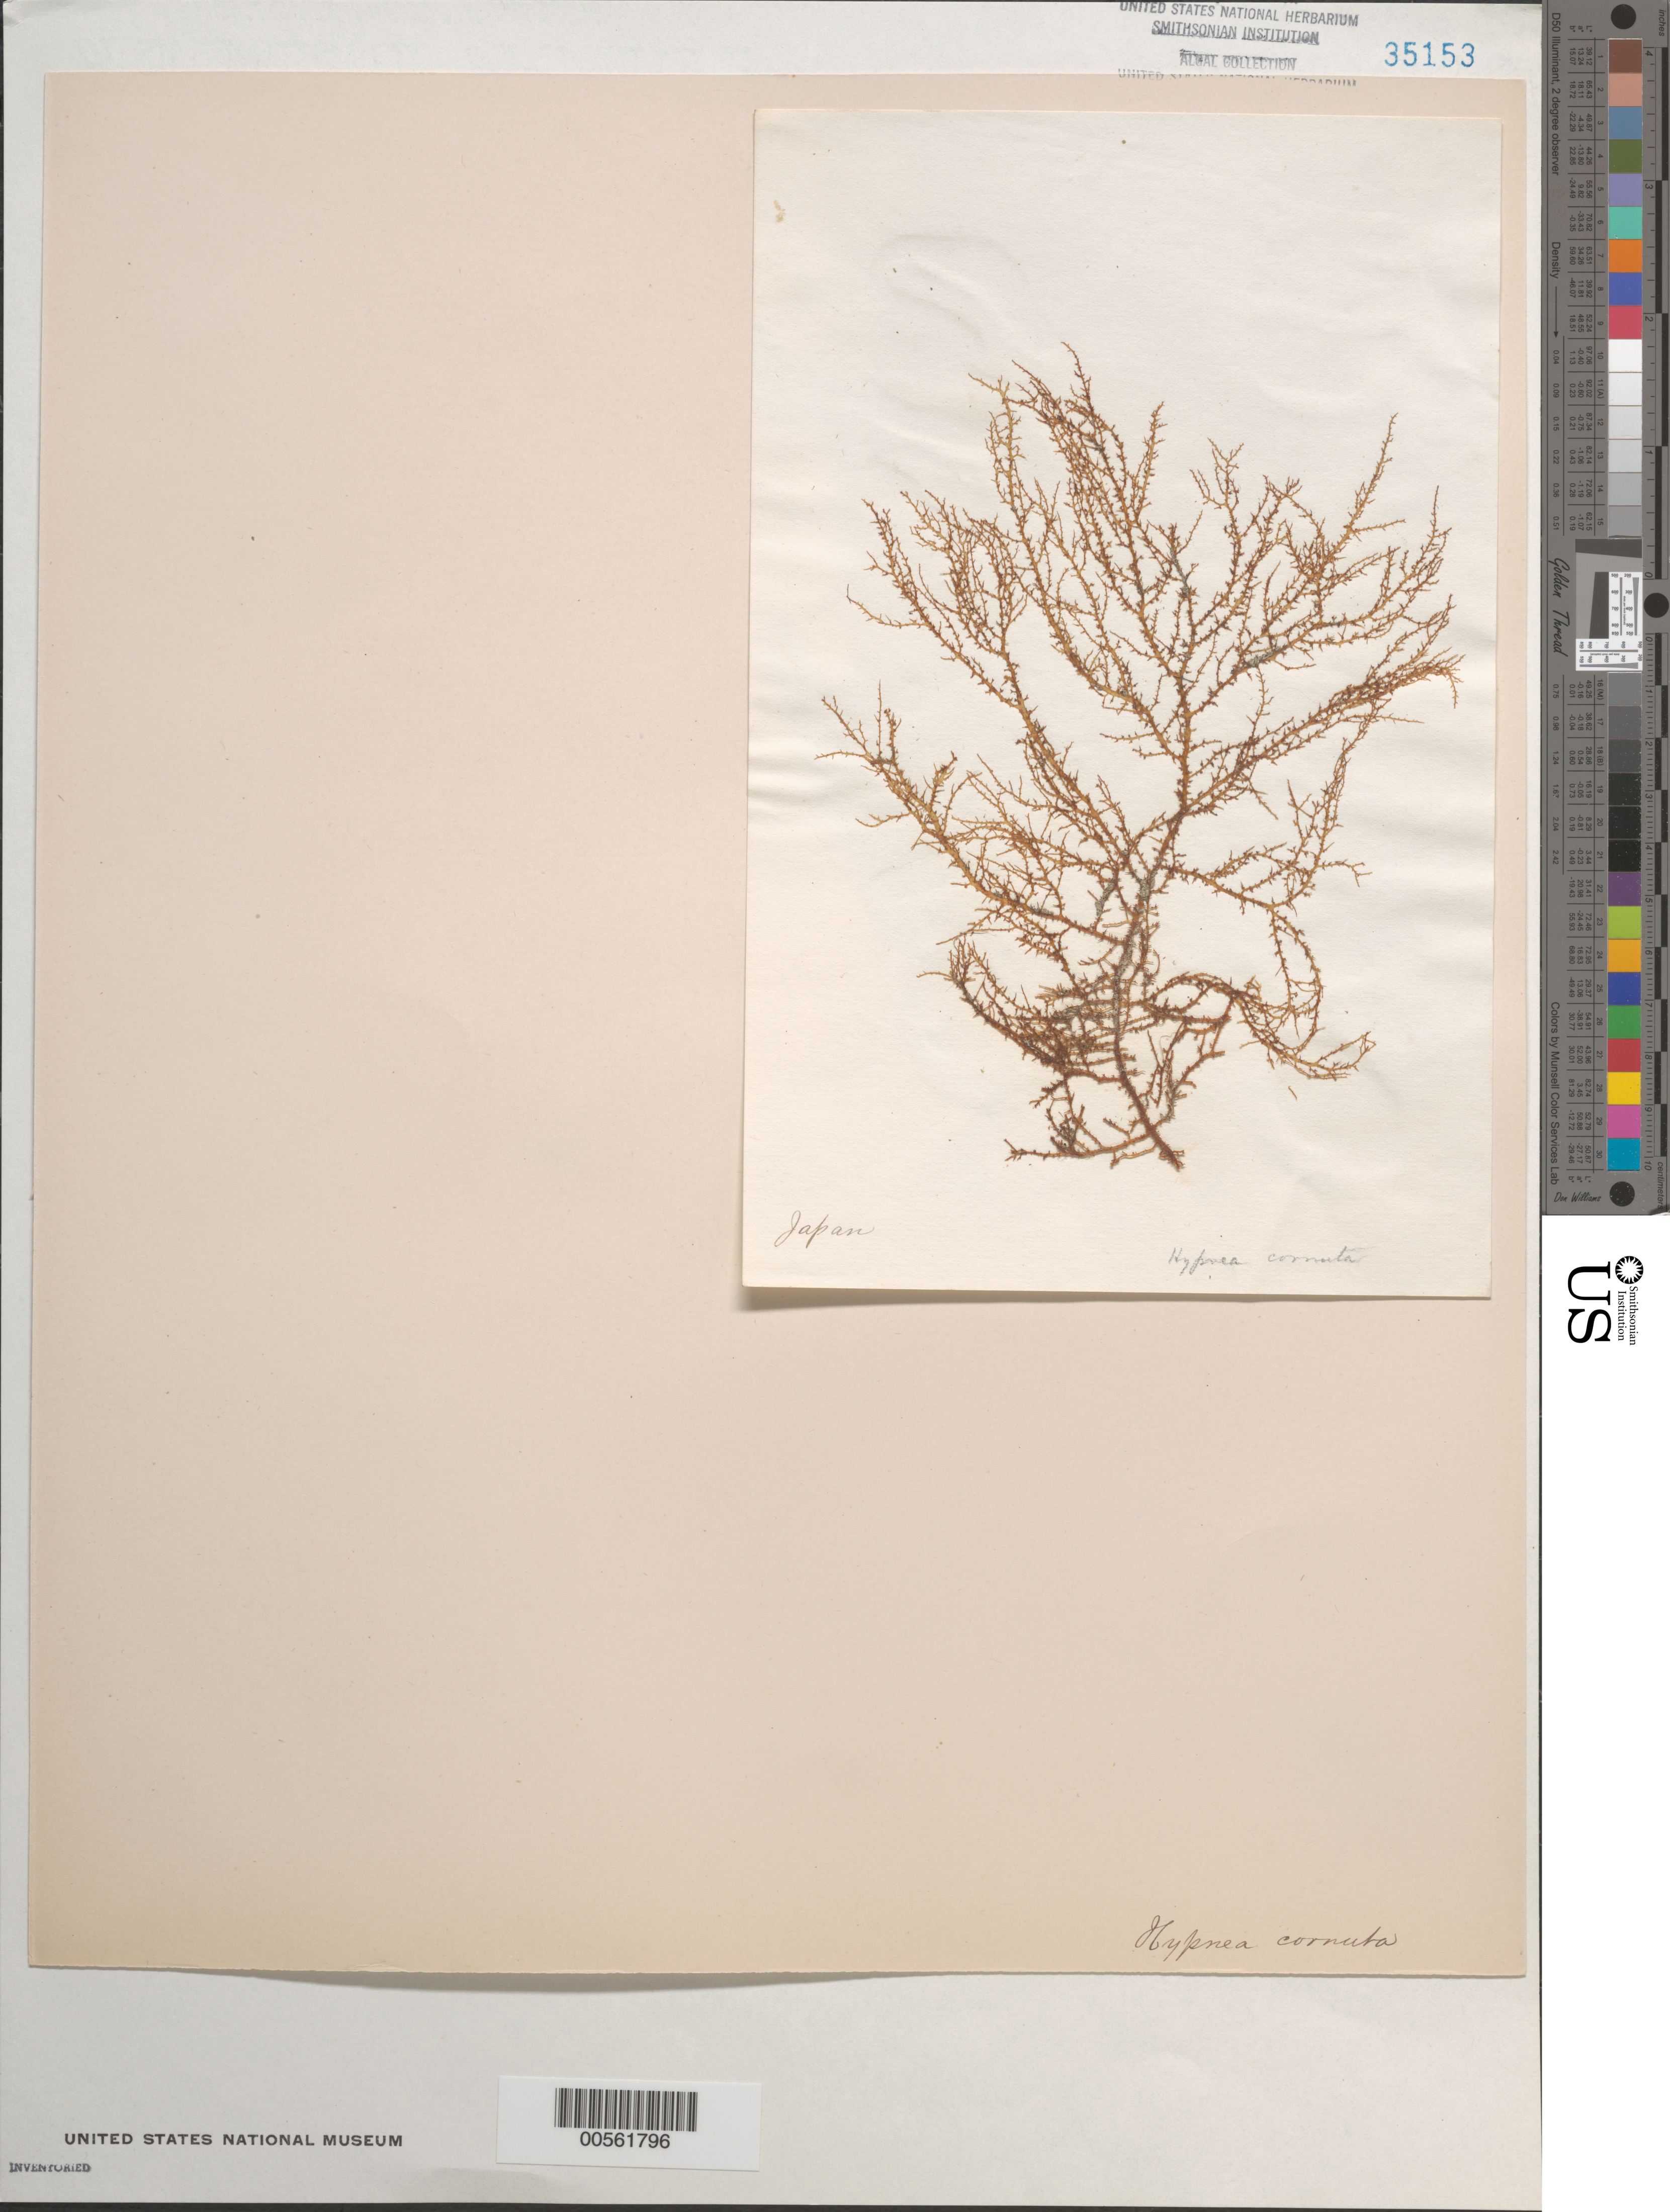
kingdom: Plantae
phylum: Rhodophyta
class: Florideophyceae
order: Gigartinales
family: Cystocloniaceae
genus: Hypnea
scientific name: Hypnea cornuta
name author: (Kütz.) J. Agardh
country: Japan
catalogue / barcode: US 35153